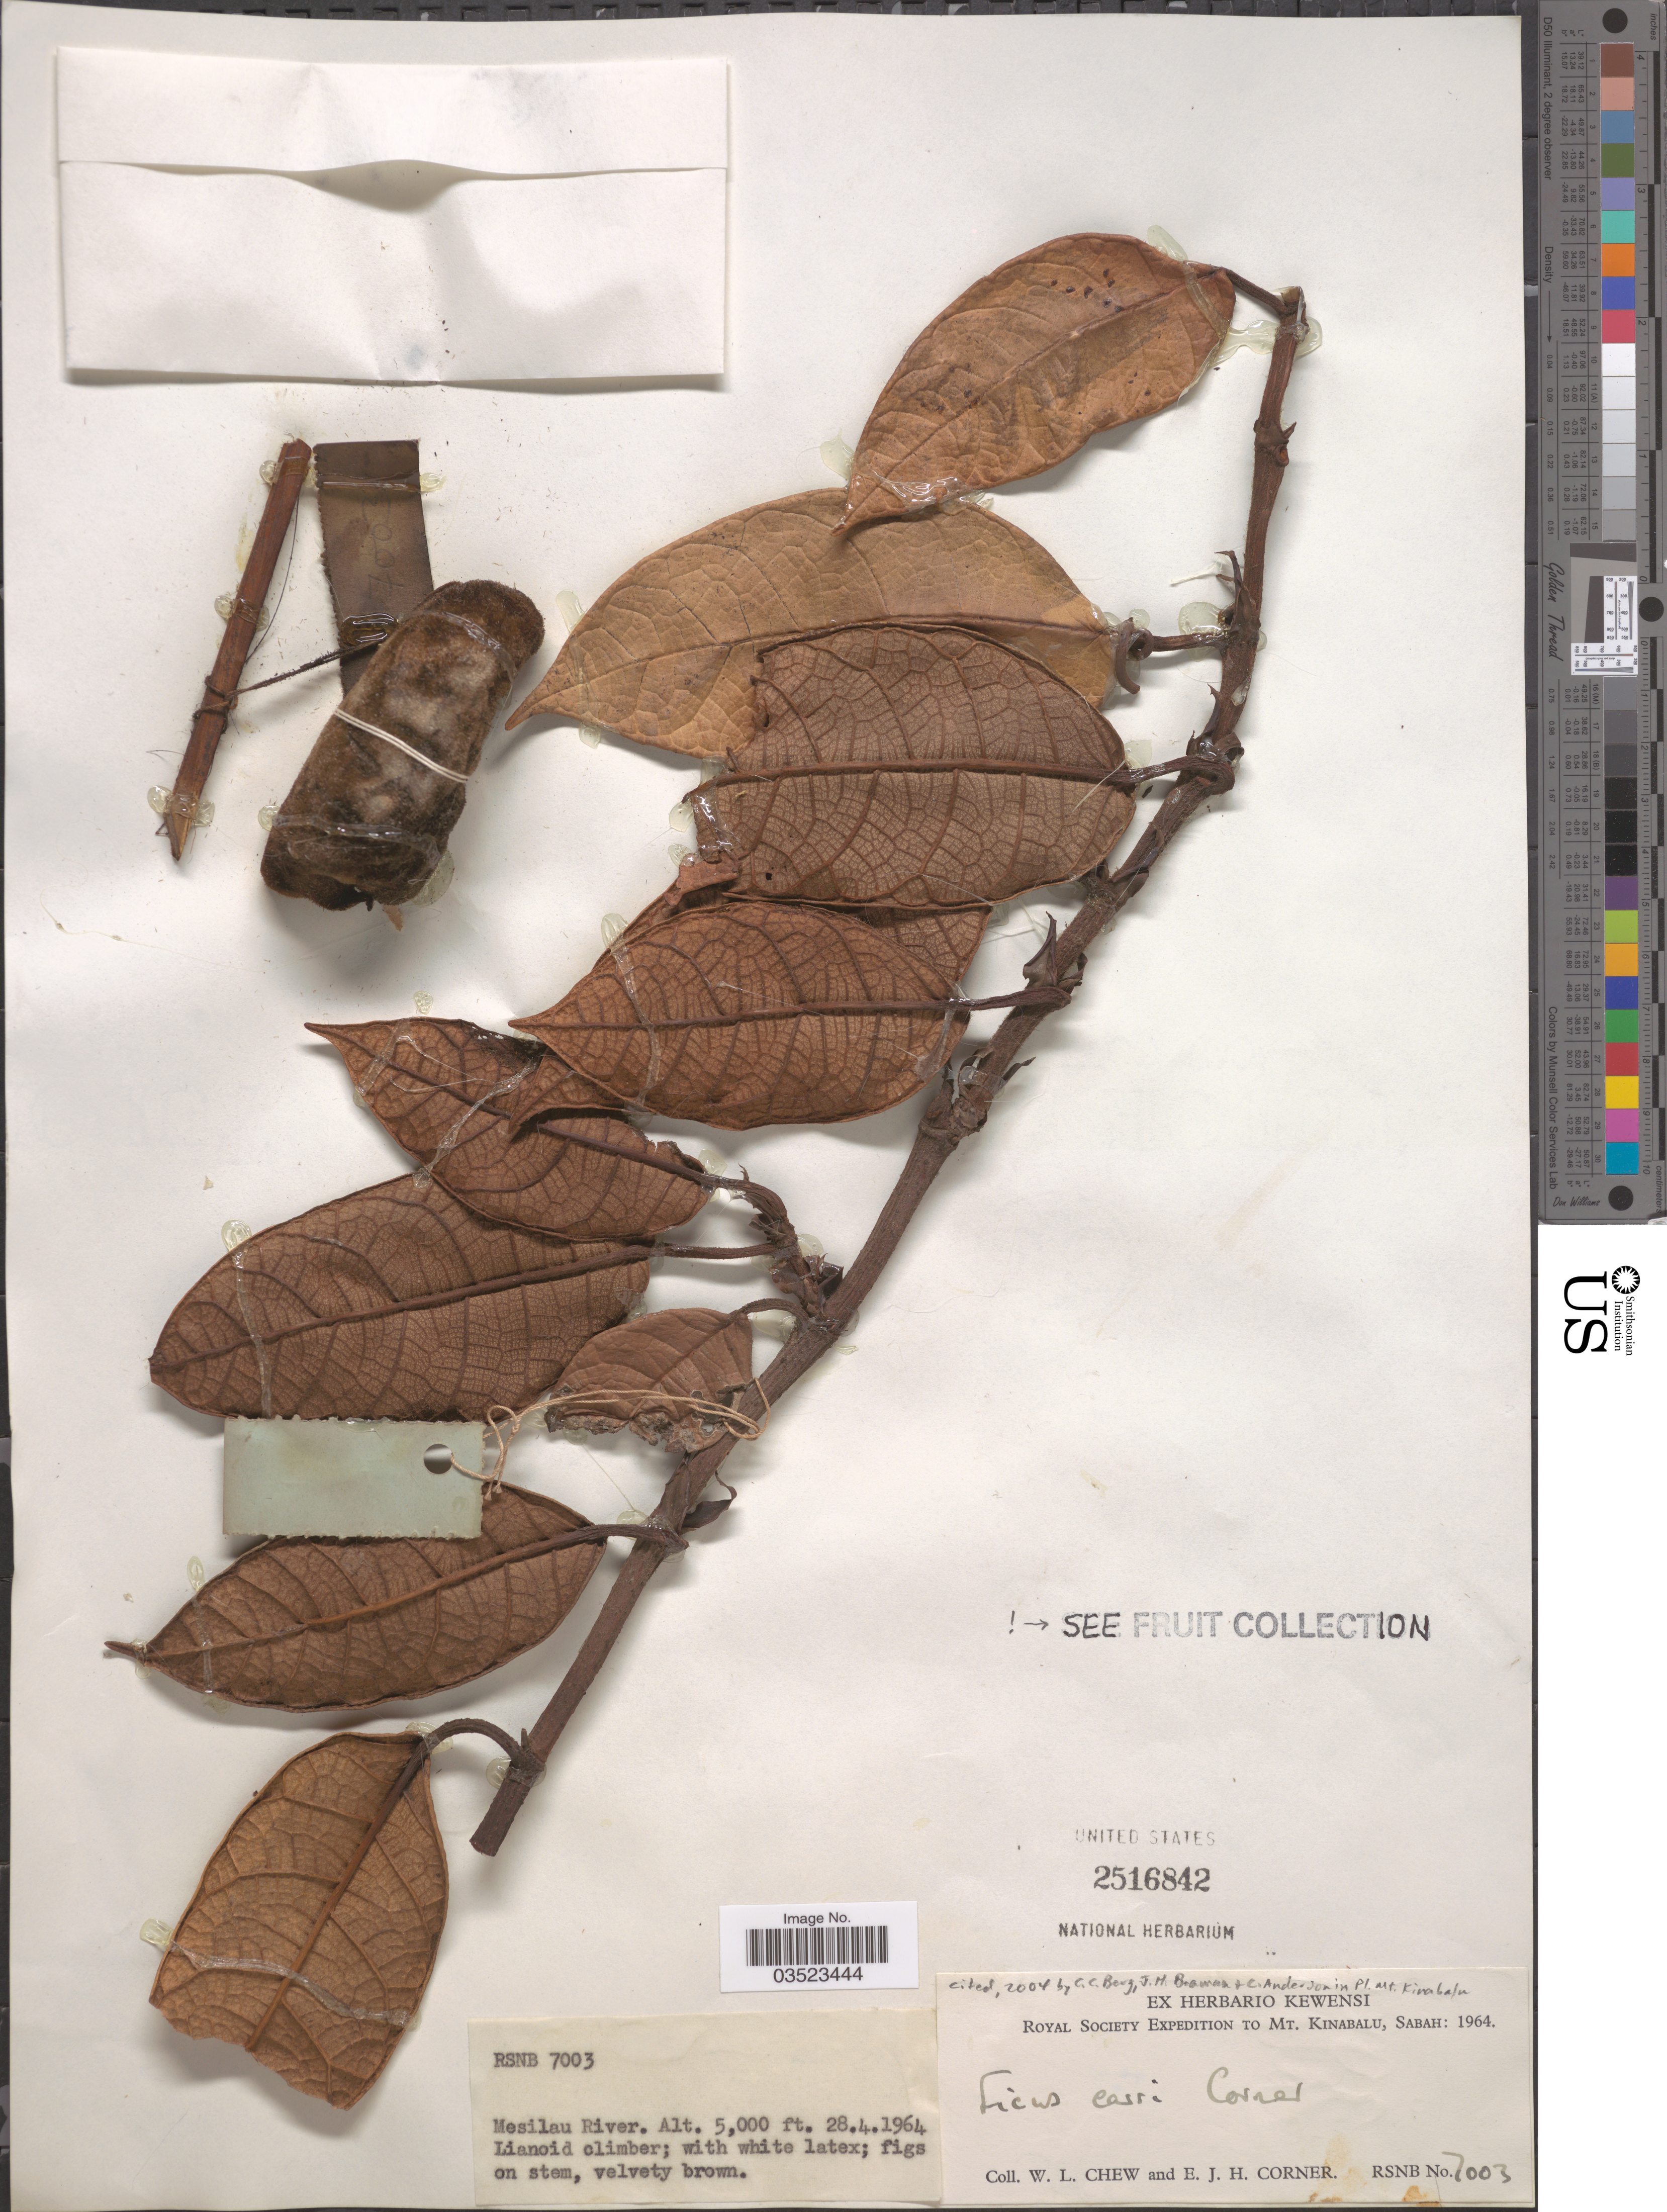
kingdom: Plantae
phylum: Tracheophyta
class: Magnoliopsida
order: Rosales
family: Moraceae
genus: Ficus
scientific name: Ficus carrii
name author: Corner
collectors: W. Chew & E. Corner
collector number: RSNB7003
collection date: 1964-04-28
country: Malaysia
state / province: Sabah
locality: Mt. Kinabalu. Mesilau River.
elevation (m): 1524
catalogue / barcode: US 2516842